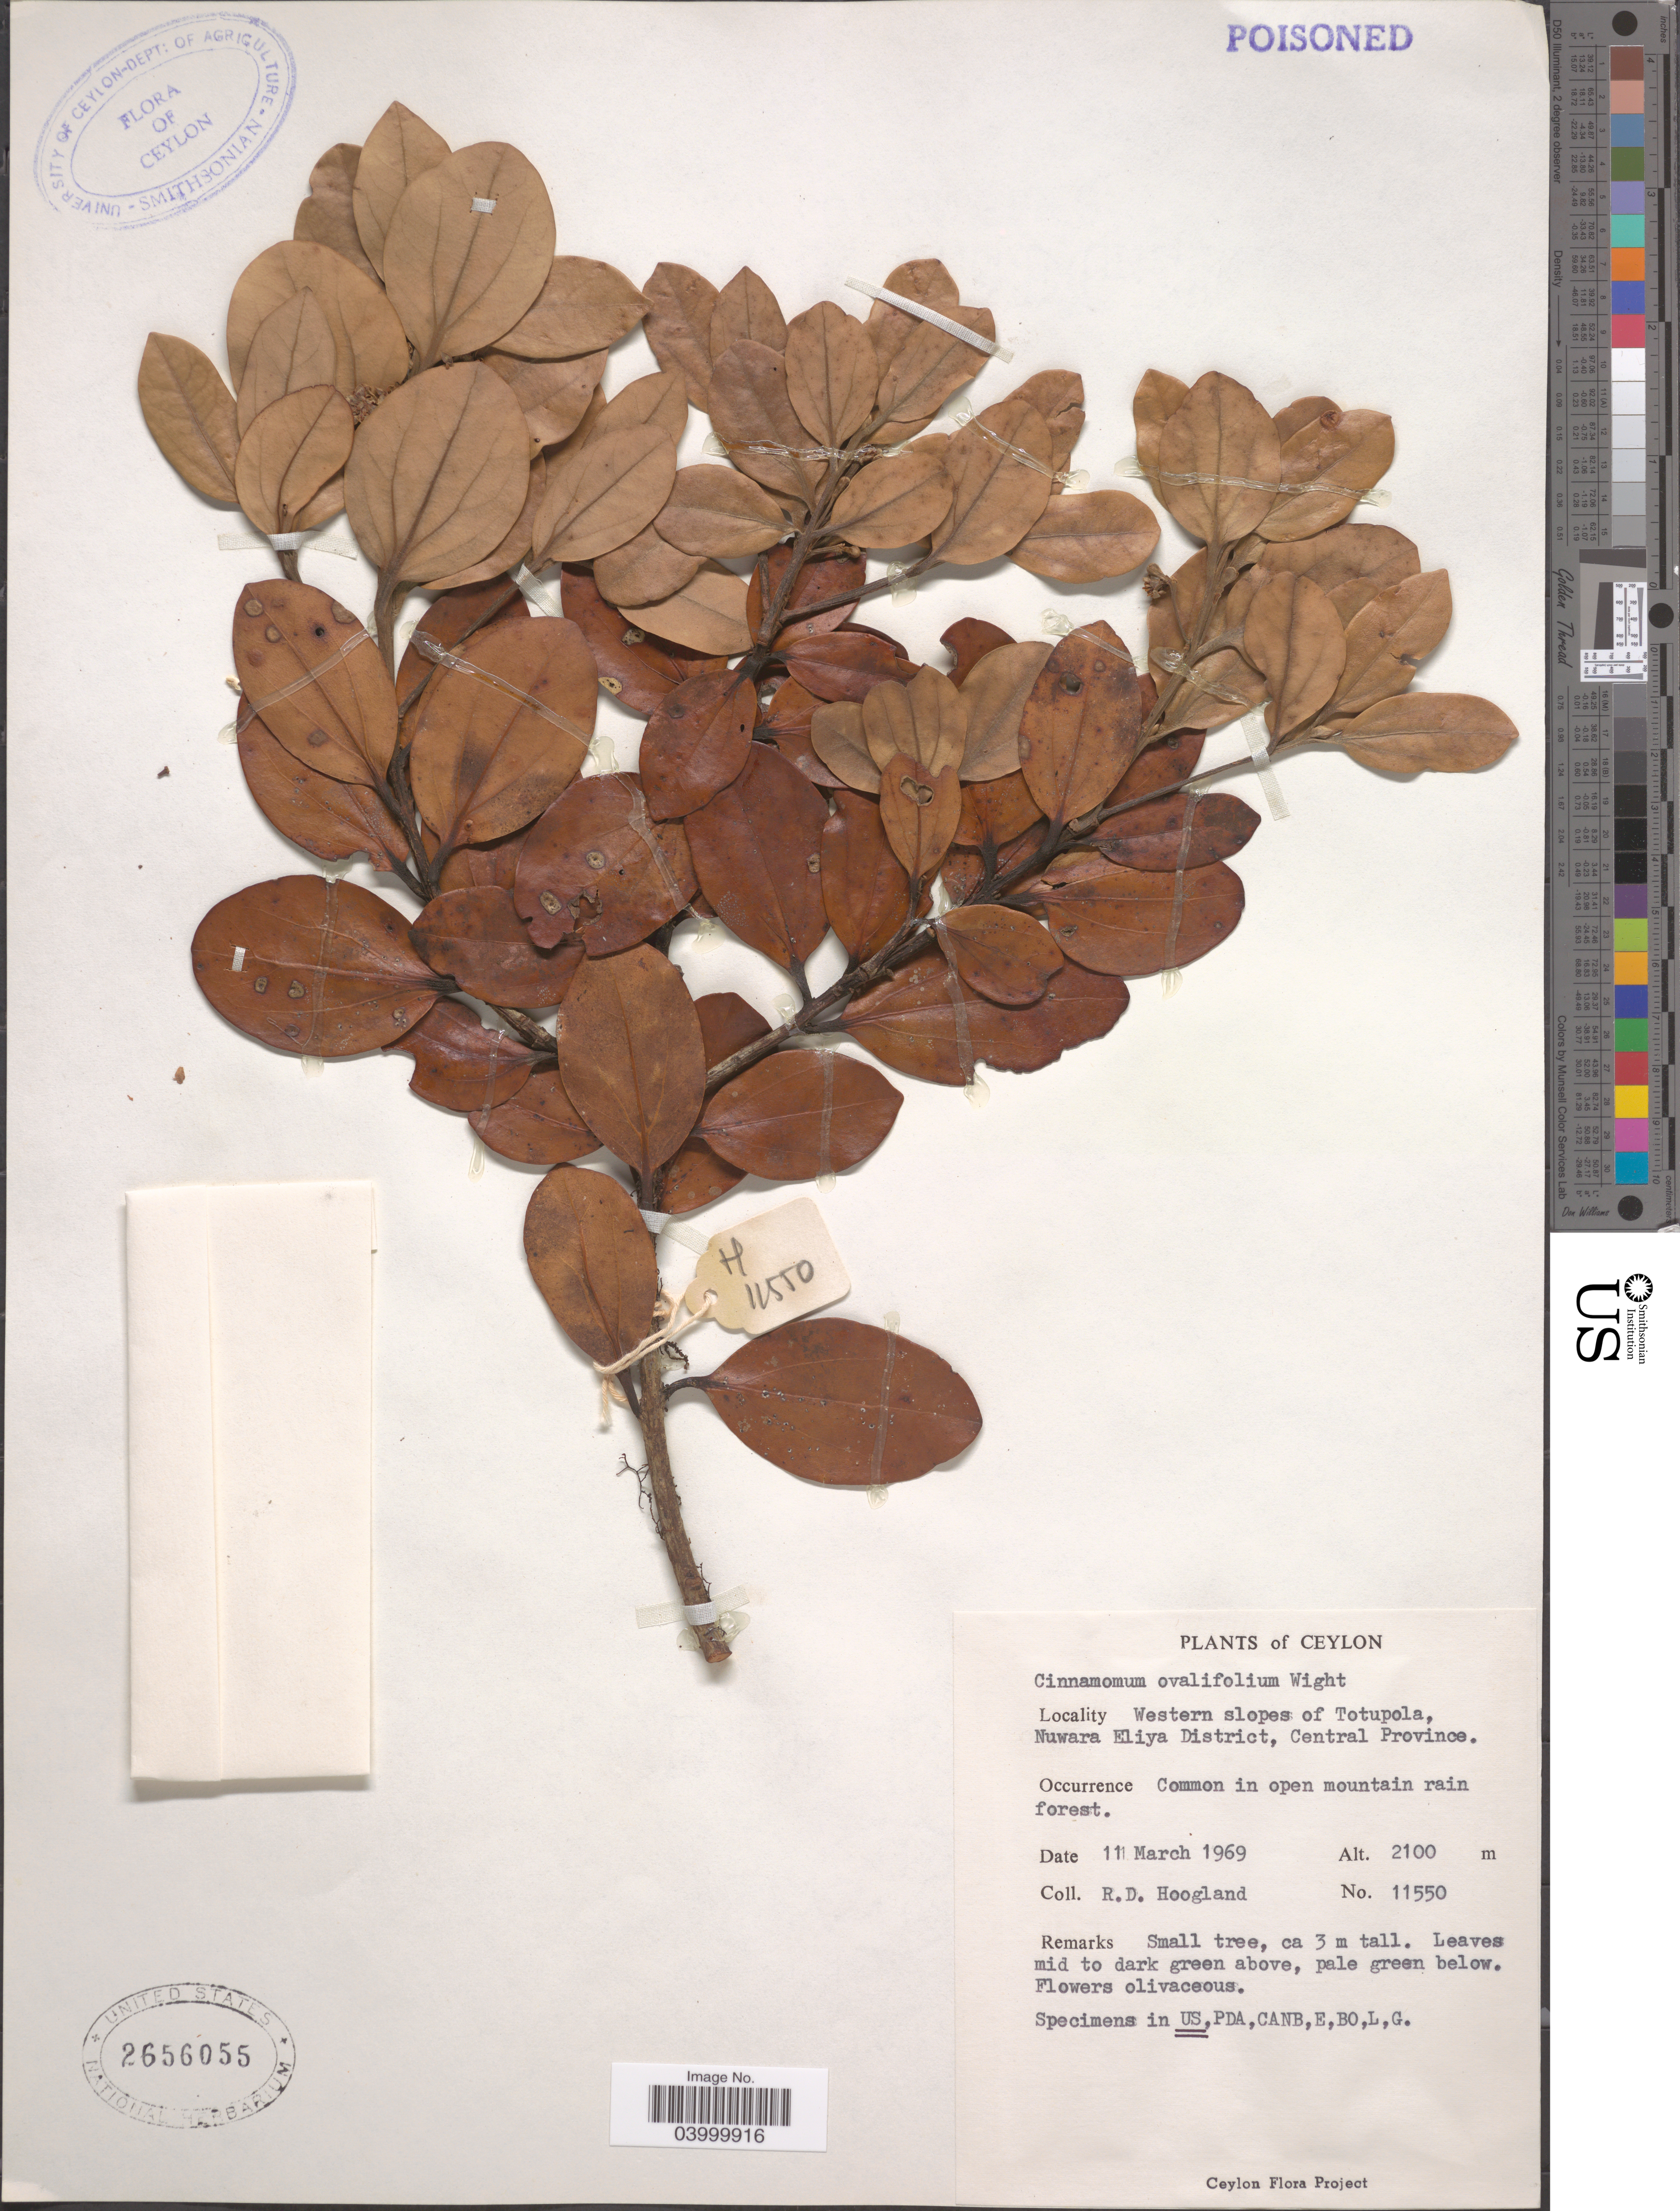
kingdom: Plantae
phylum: Tracheophyta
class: Magnoliopsida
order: Laurales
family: Lauraceae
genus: Cinnamomum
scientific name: Cinnamomum ovalifolium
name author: Wight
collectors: R. D. Hoogland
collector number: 11550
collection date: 1969-03-11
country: Sri Lanka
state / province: Central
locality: Ceylon. Western slopes of Totupola, Nuwara Eliya District.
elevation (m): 2100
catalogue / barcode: US 2656055